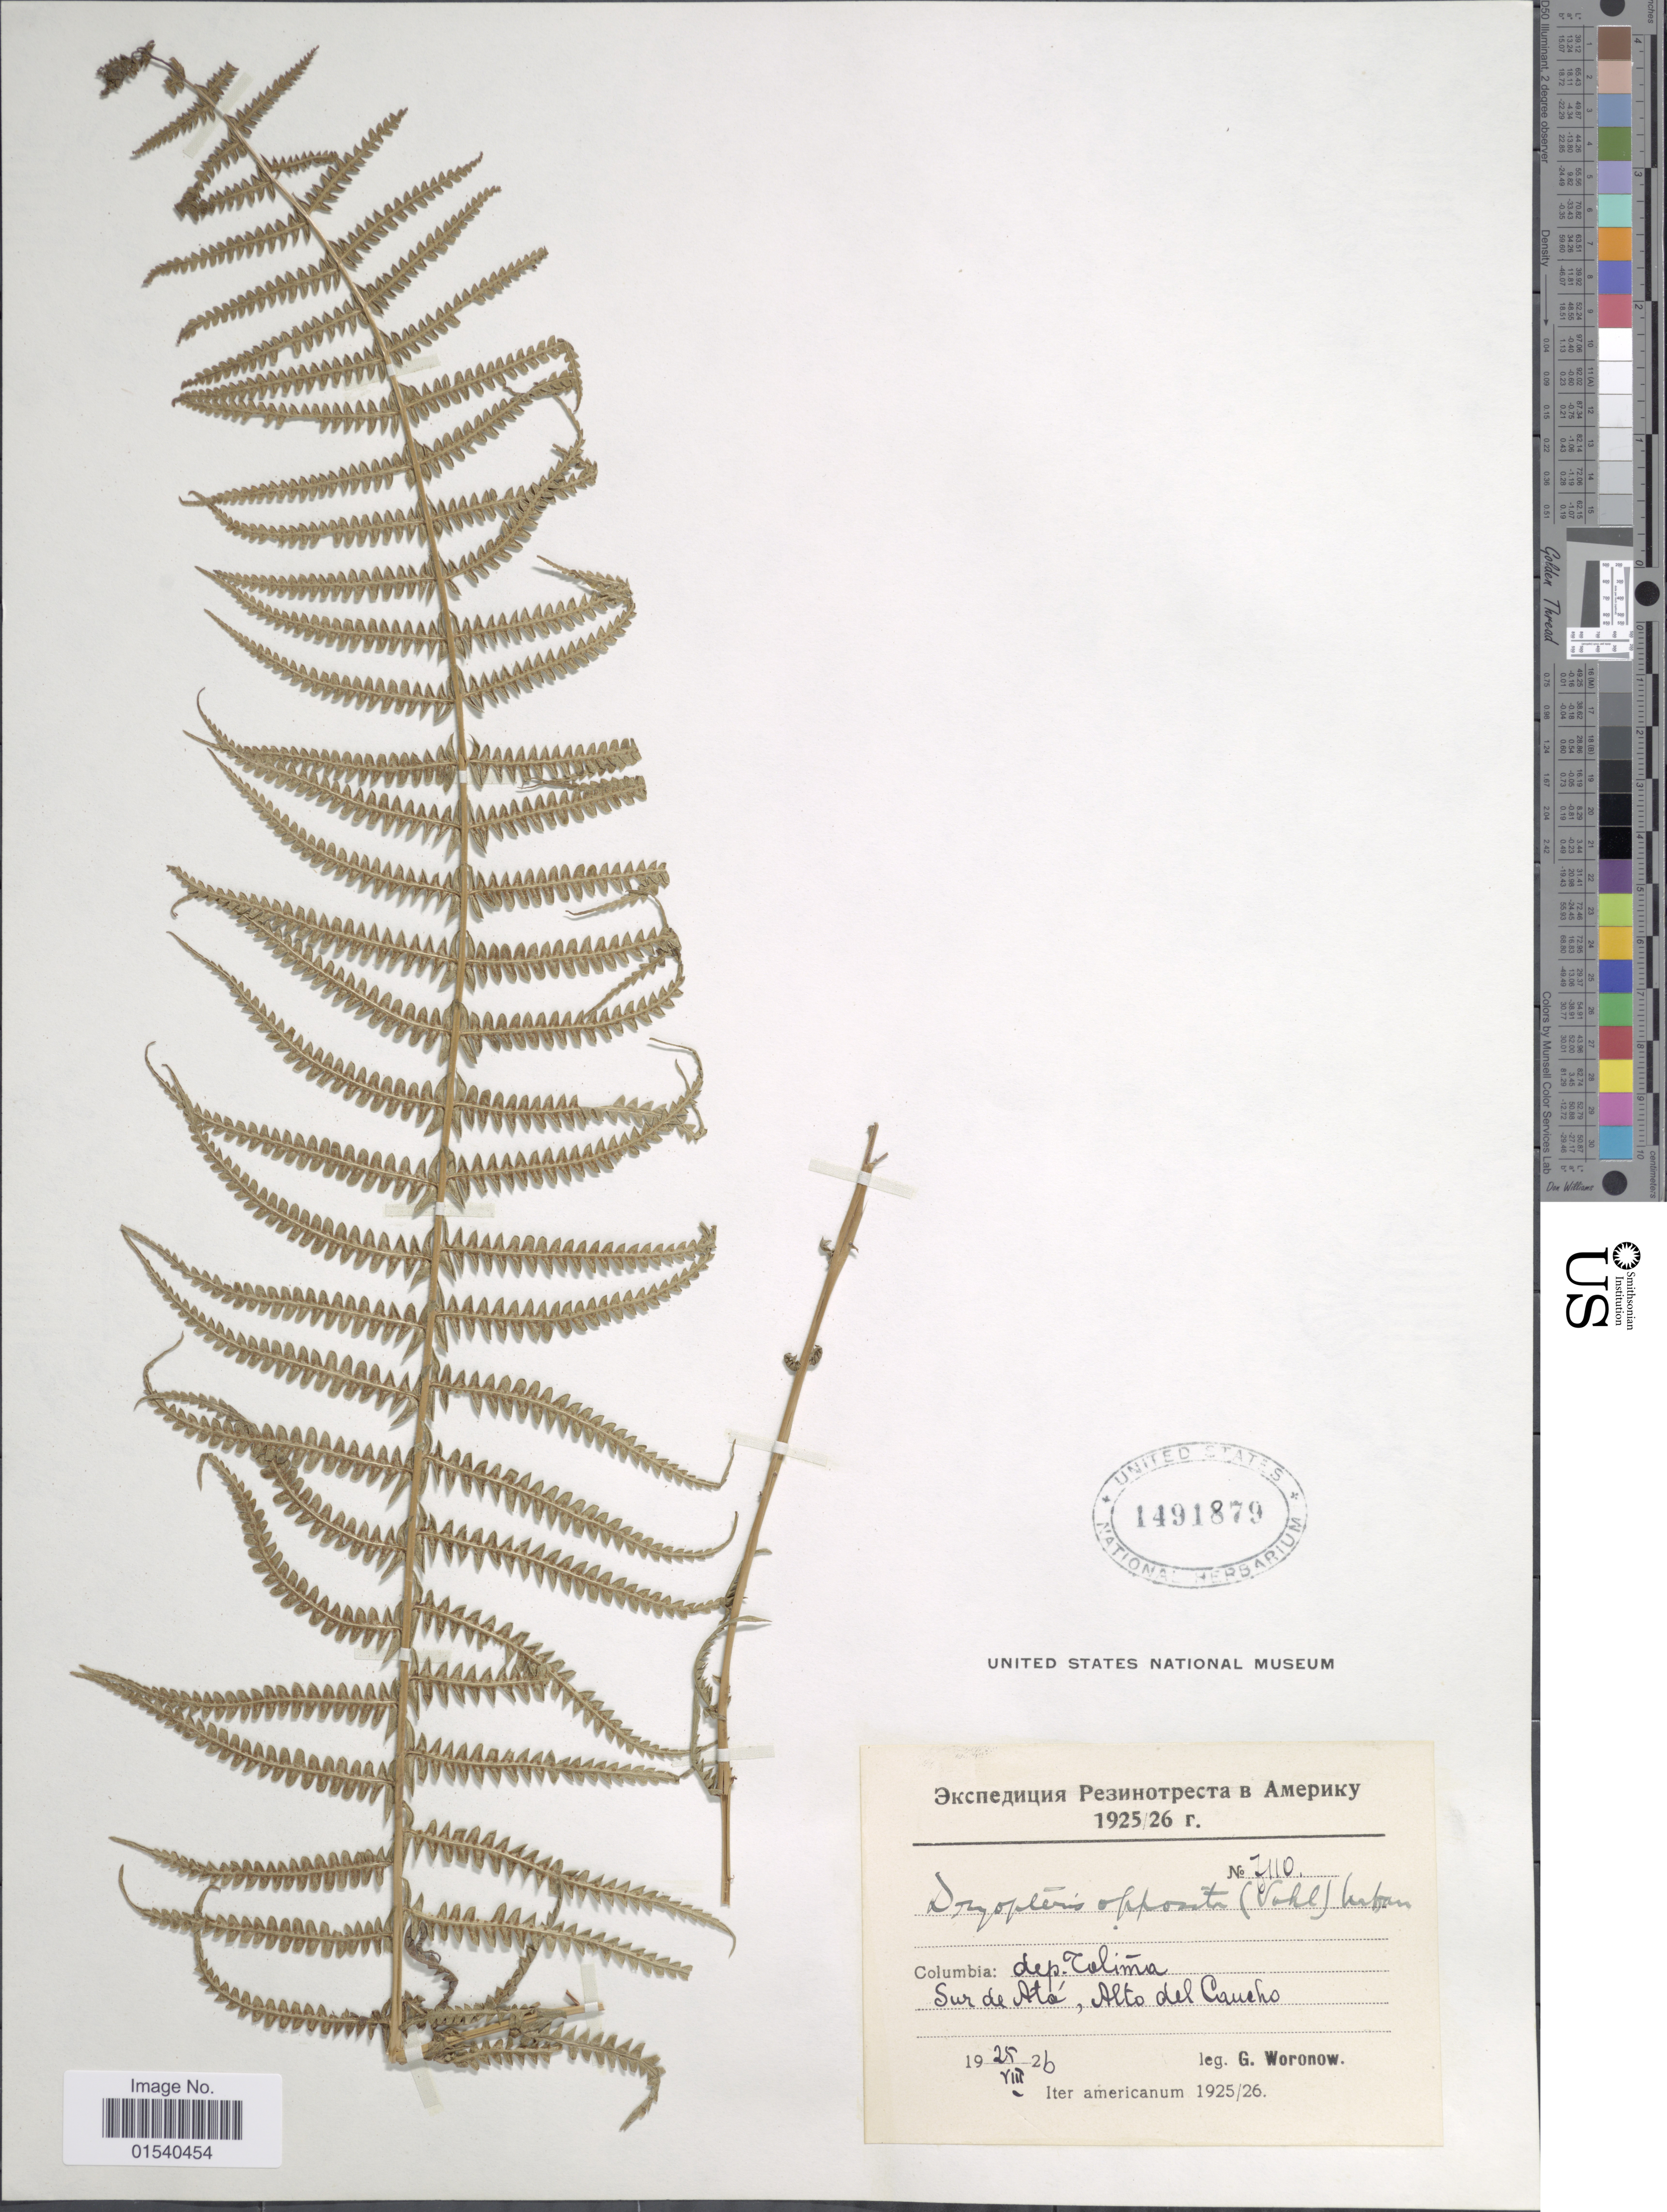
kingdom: Plantae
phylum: Tracheophyta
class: Polypodiopsida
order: Polypodiales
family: Thelypteridaceae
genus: Amauropelta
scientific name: Amauropelta opposita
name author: (Vahl) Pic. Serm.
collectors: G. Woronow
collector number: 7110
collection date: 1926-08-25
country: Colombia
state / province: Tolima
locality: Dep. Tolima Sur de Atá, Alto del Caucho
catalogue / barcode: US 1491879